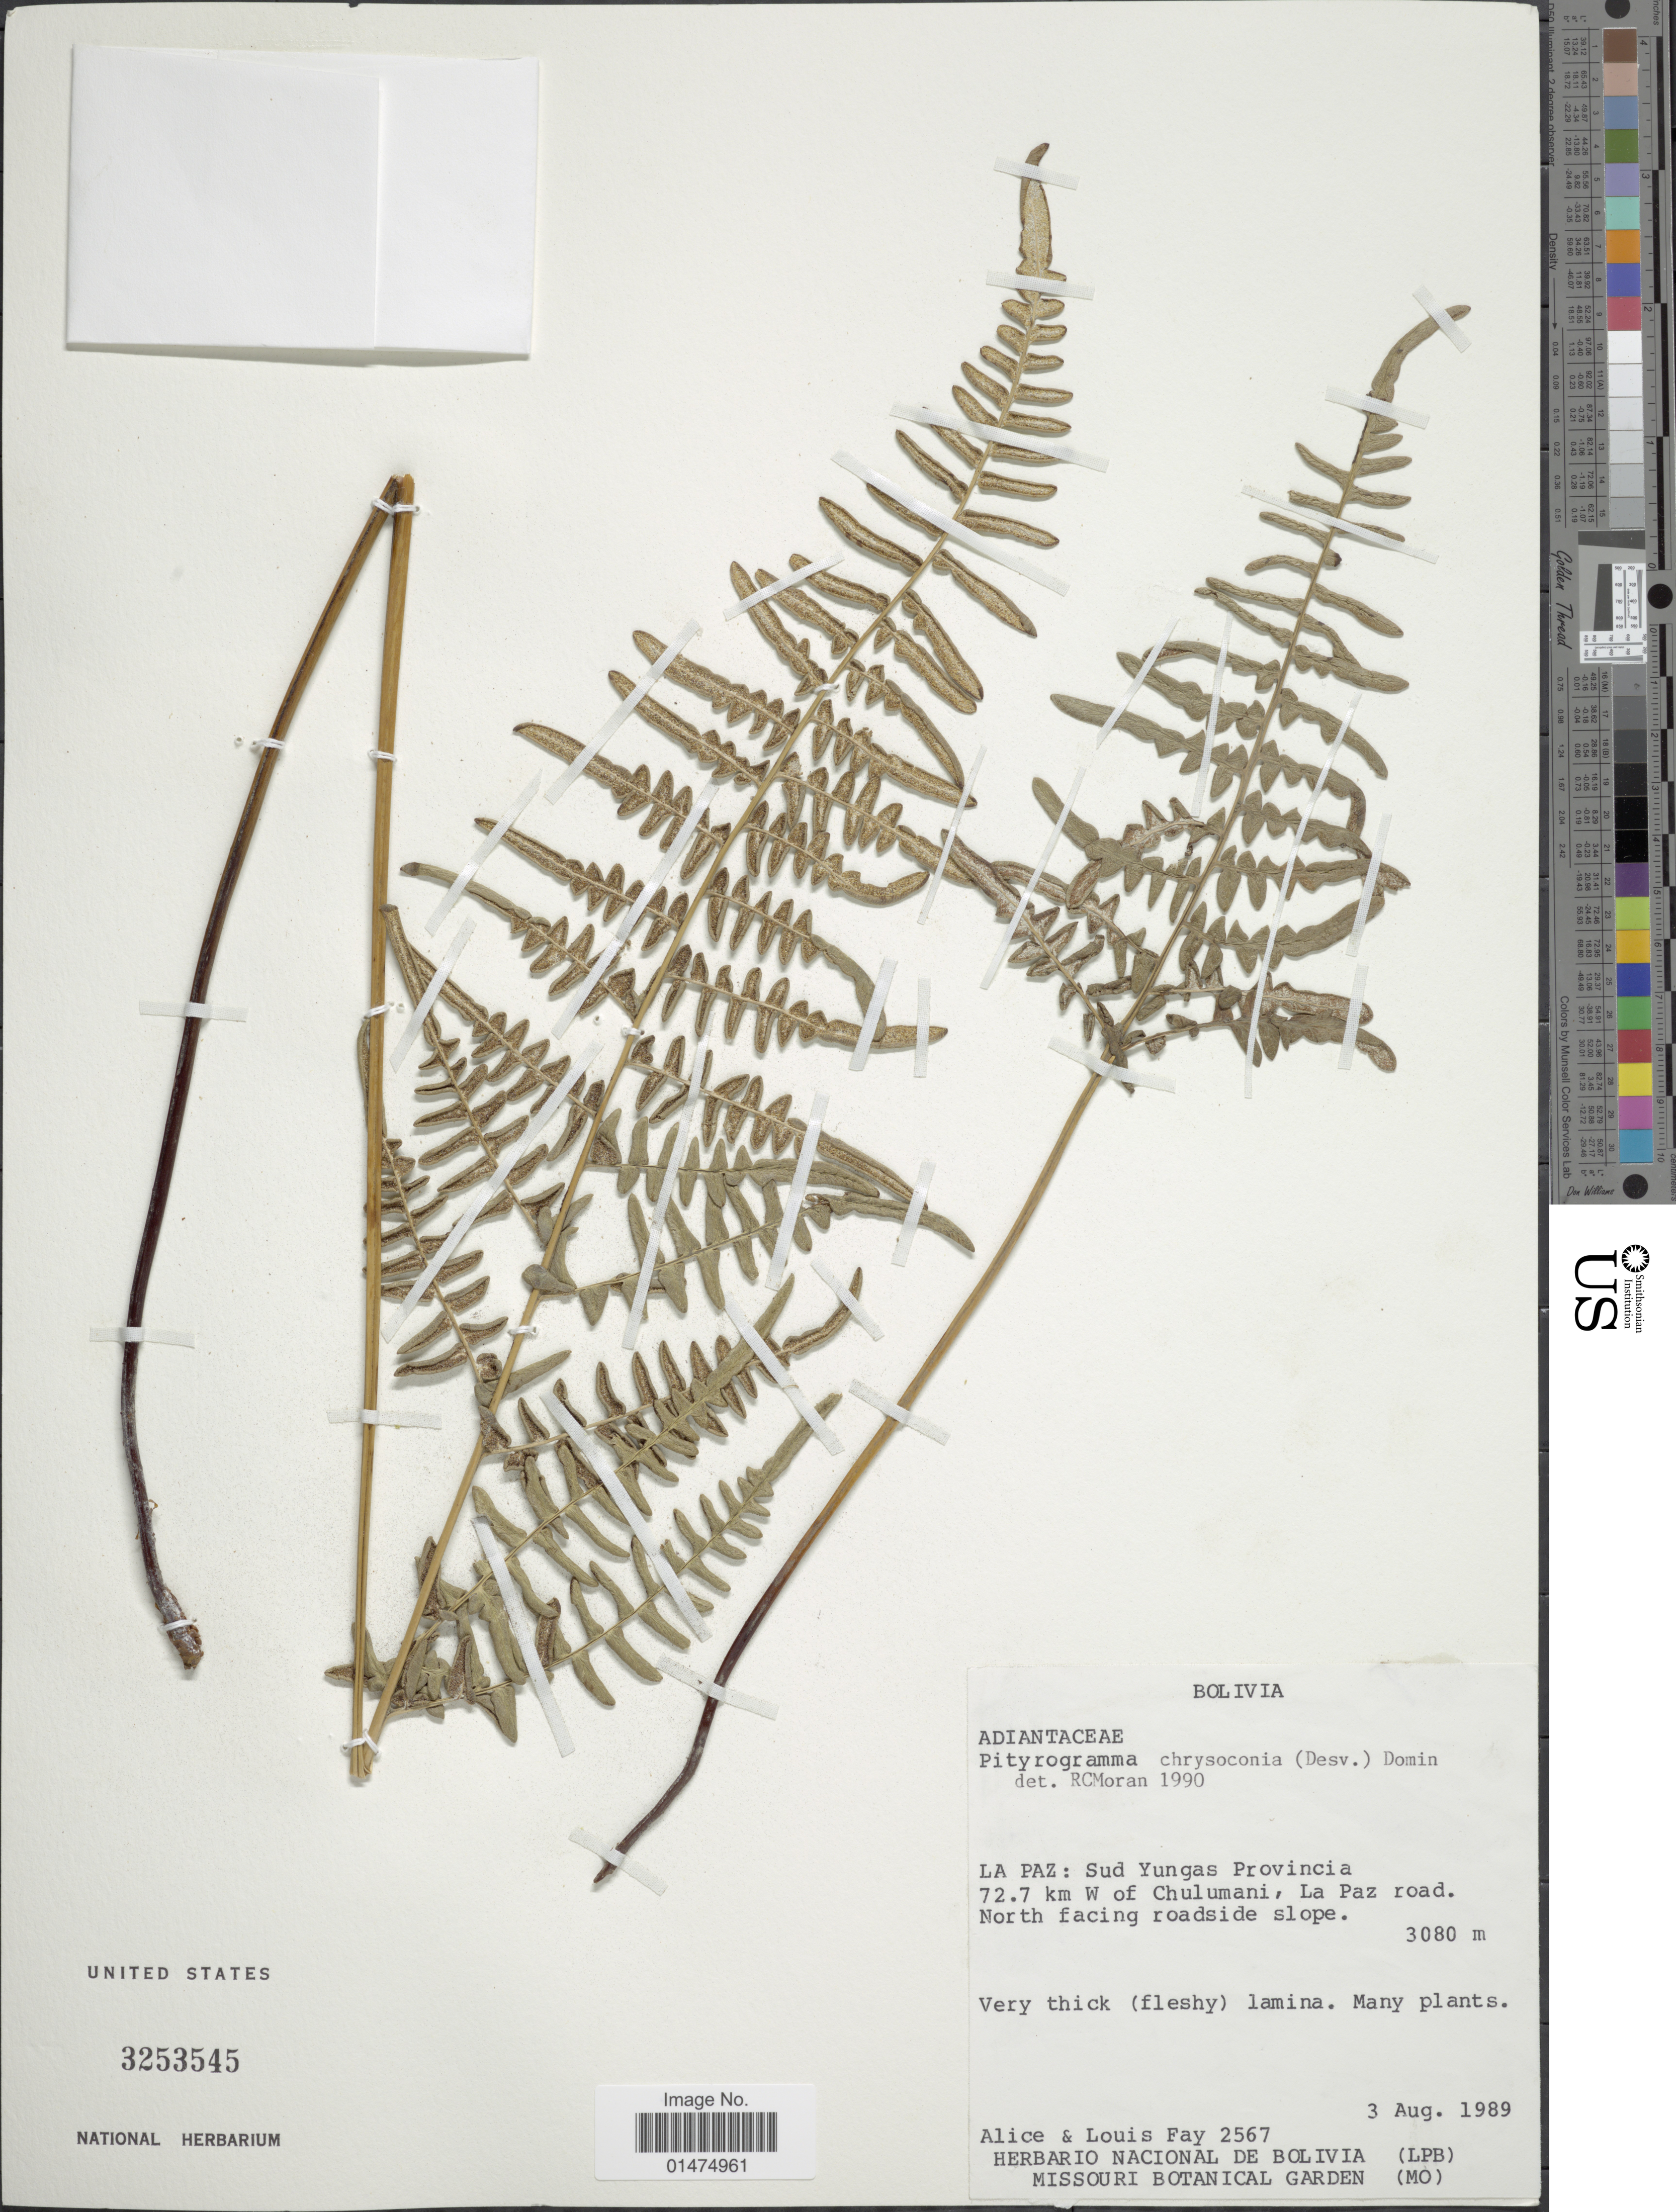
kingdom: Plantae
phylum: Tracheophyta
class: Polypodiopsida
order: Polypodiales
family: Pteridaceae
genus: Pityrogramma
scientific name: Pityrogramma chrysoconia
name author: (Desv.) Maxon ex Domin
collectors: A. Fay & L. Fay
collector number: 2567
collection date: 1989-08-03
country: Bolivia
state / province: La Paz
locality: Sud Yungas Provincia 72.7 km W of Chulumani, La Paz road. north facing roadside slope.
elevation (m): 3080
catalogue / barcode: US 3253545